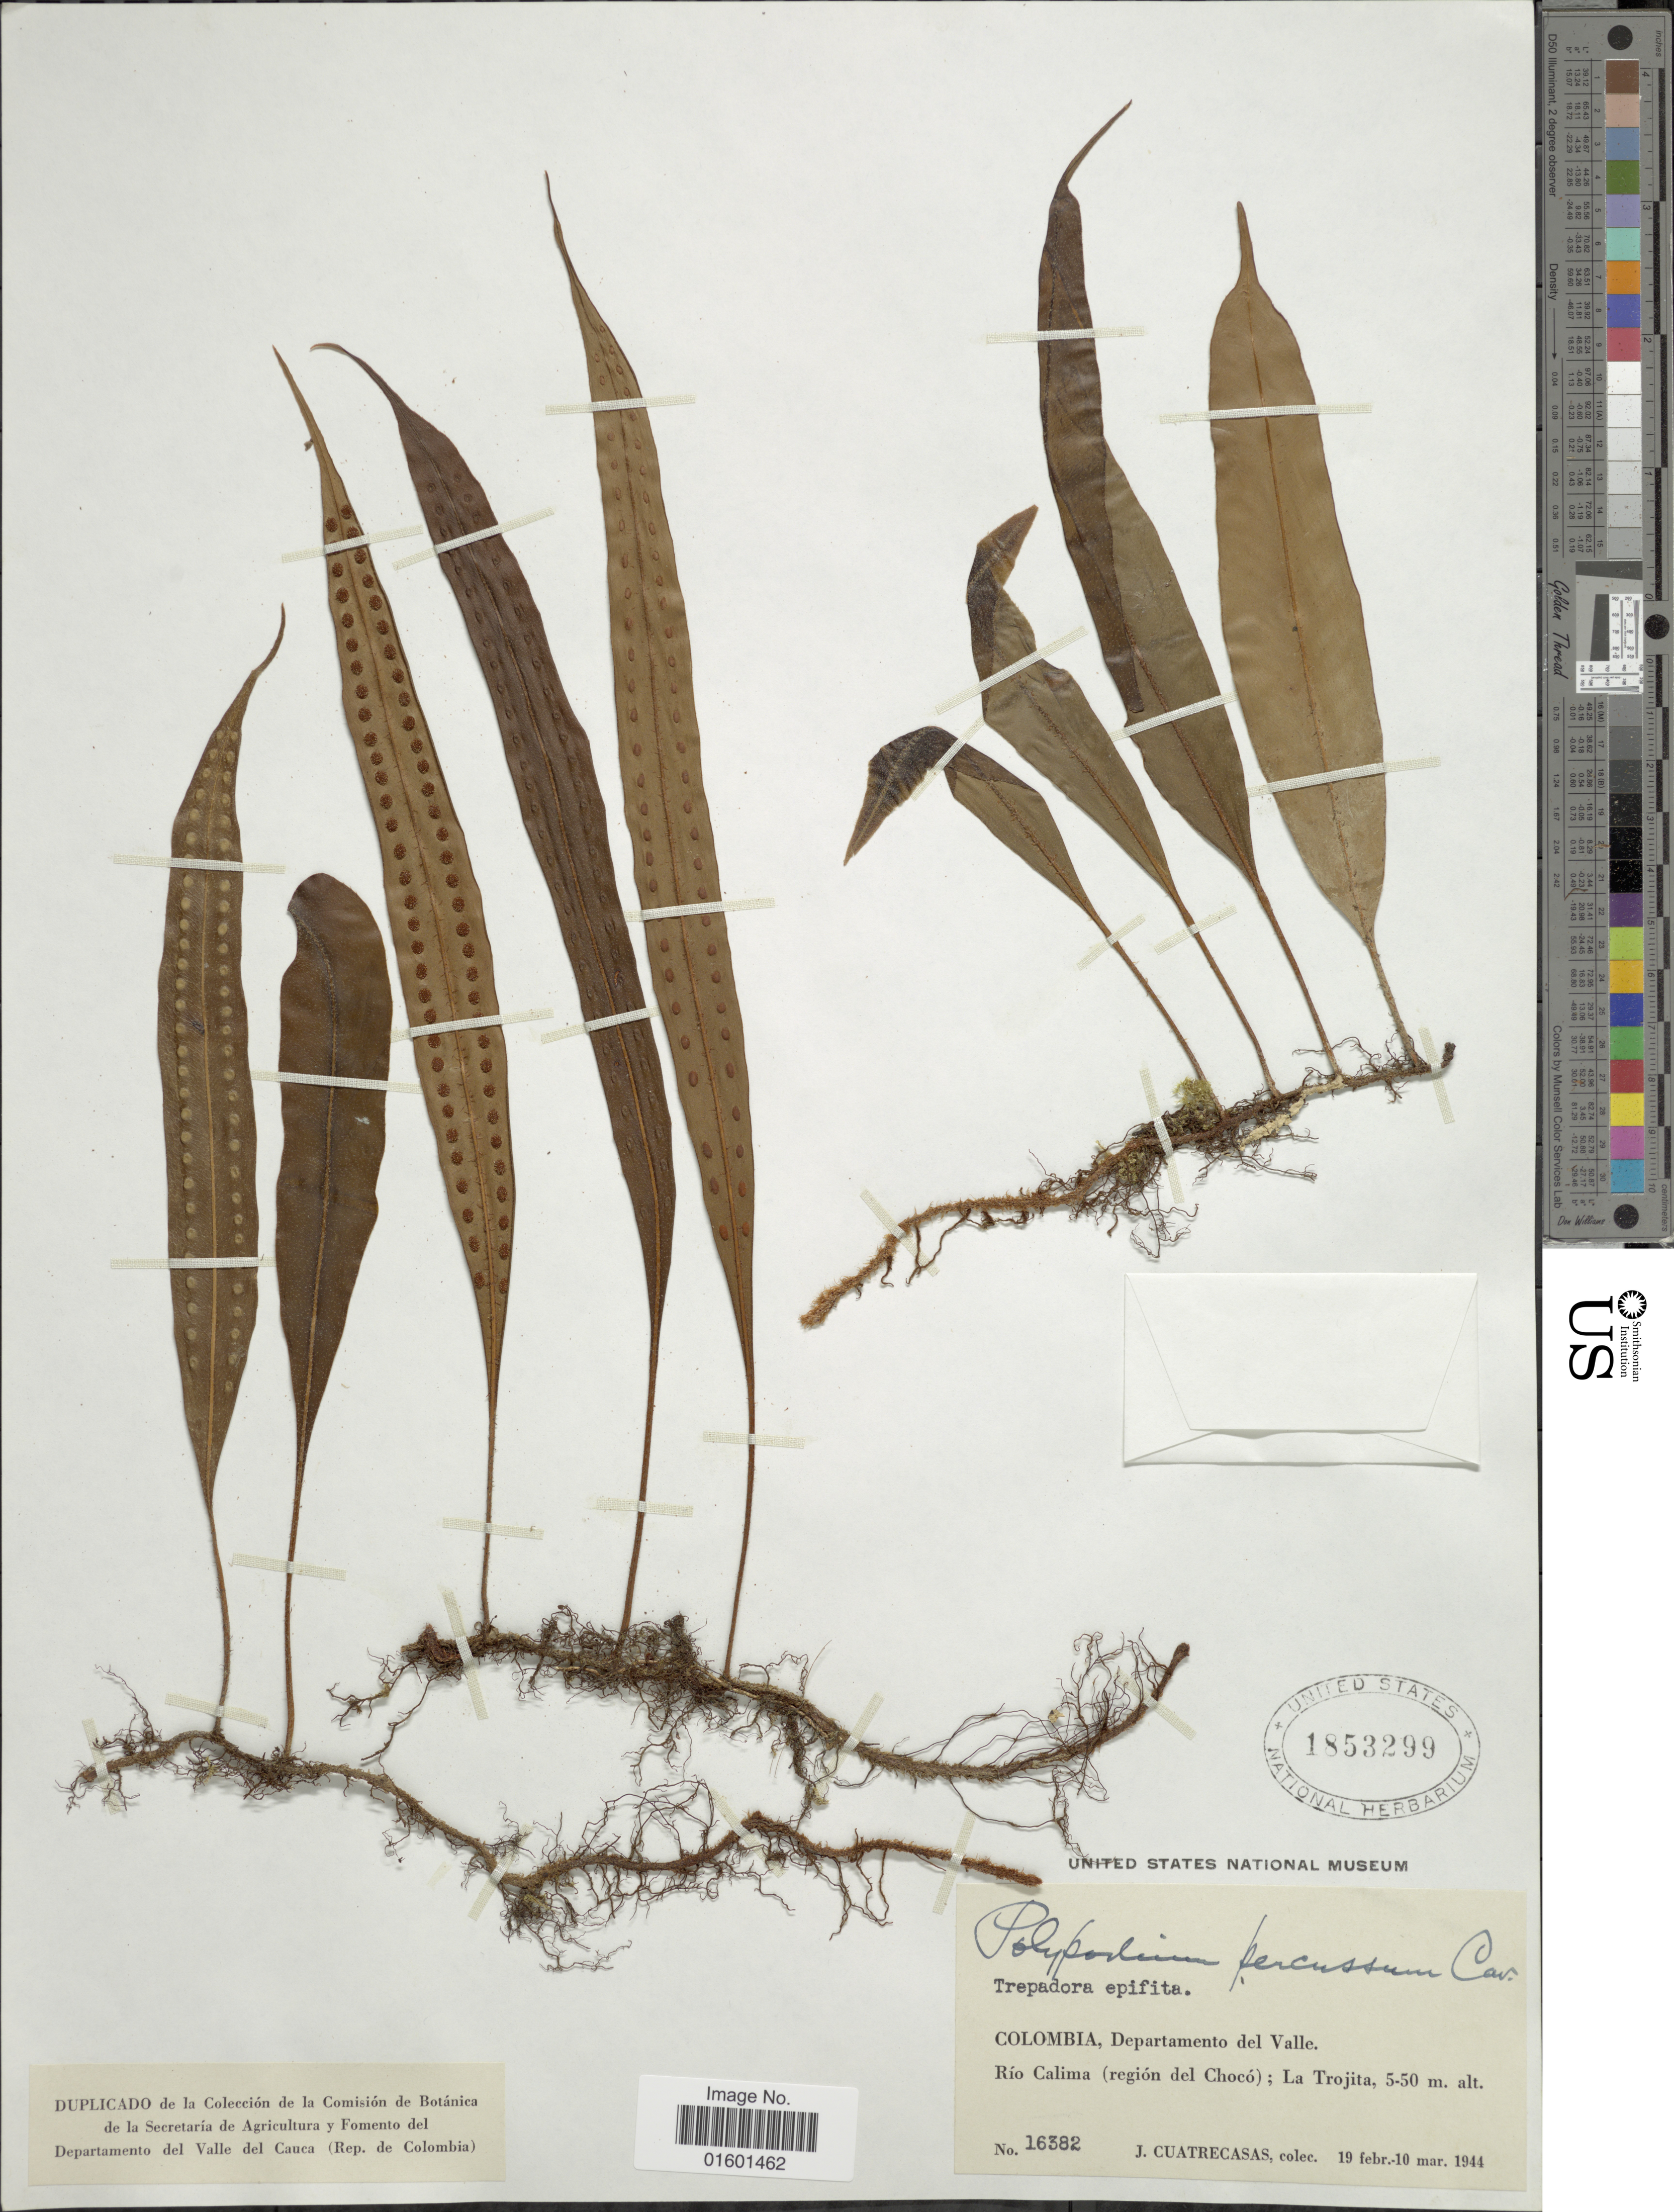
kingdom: Plantae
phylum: Tracheophyta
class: Polypodiopsida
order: Polypodiales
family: Polypodiaceae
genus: Microgramma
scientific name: Microgramma percussa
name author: (Cav.) de la Sota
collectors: J. Cuatrecasas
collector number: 16382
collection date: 1944-02-19/1944-03-10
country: Colombia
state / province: Valle del Cauca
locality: Departamento del Valle, Rio Calima (region del Choco); La Trojita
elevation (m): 5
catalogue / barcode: US 1853299